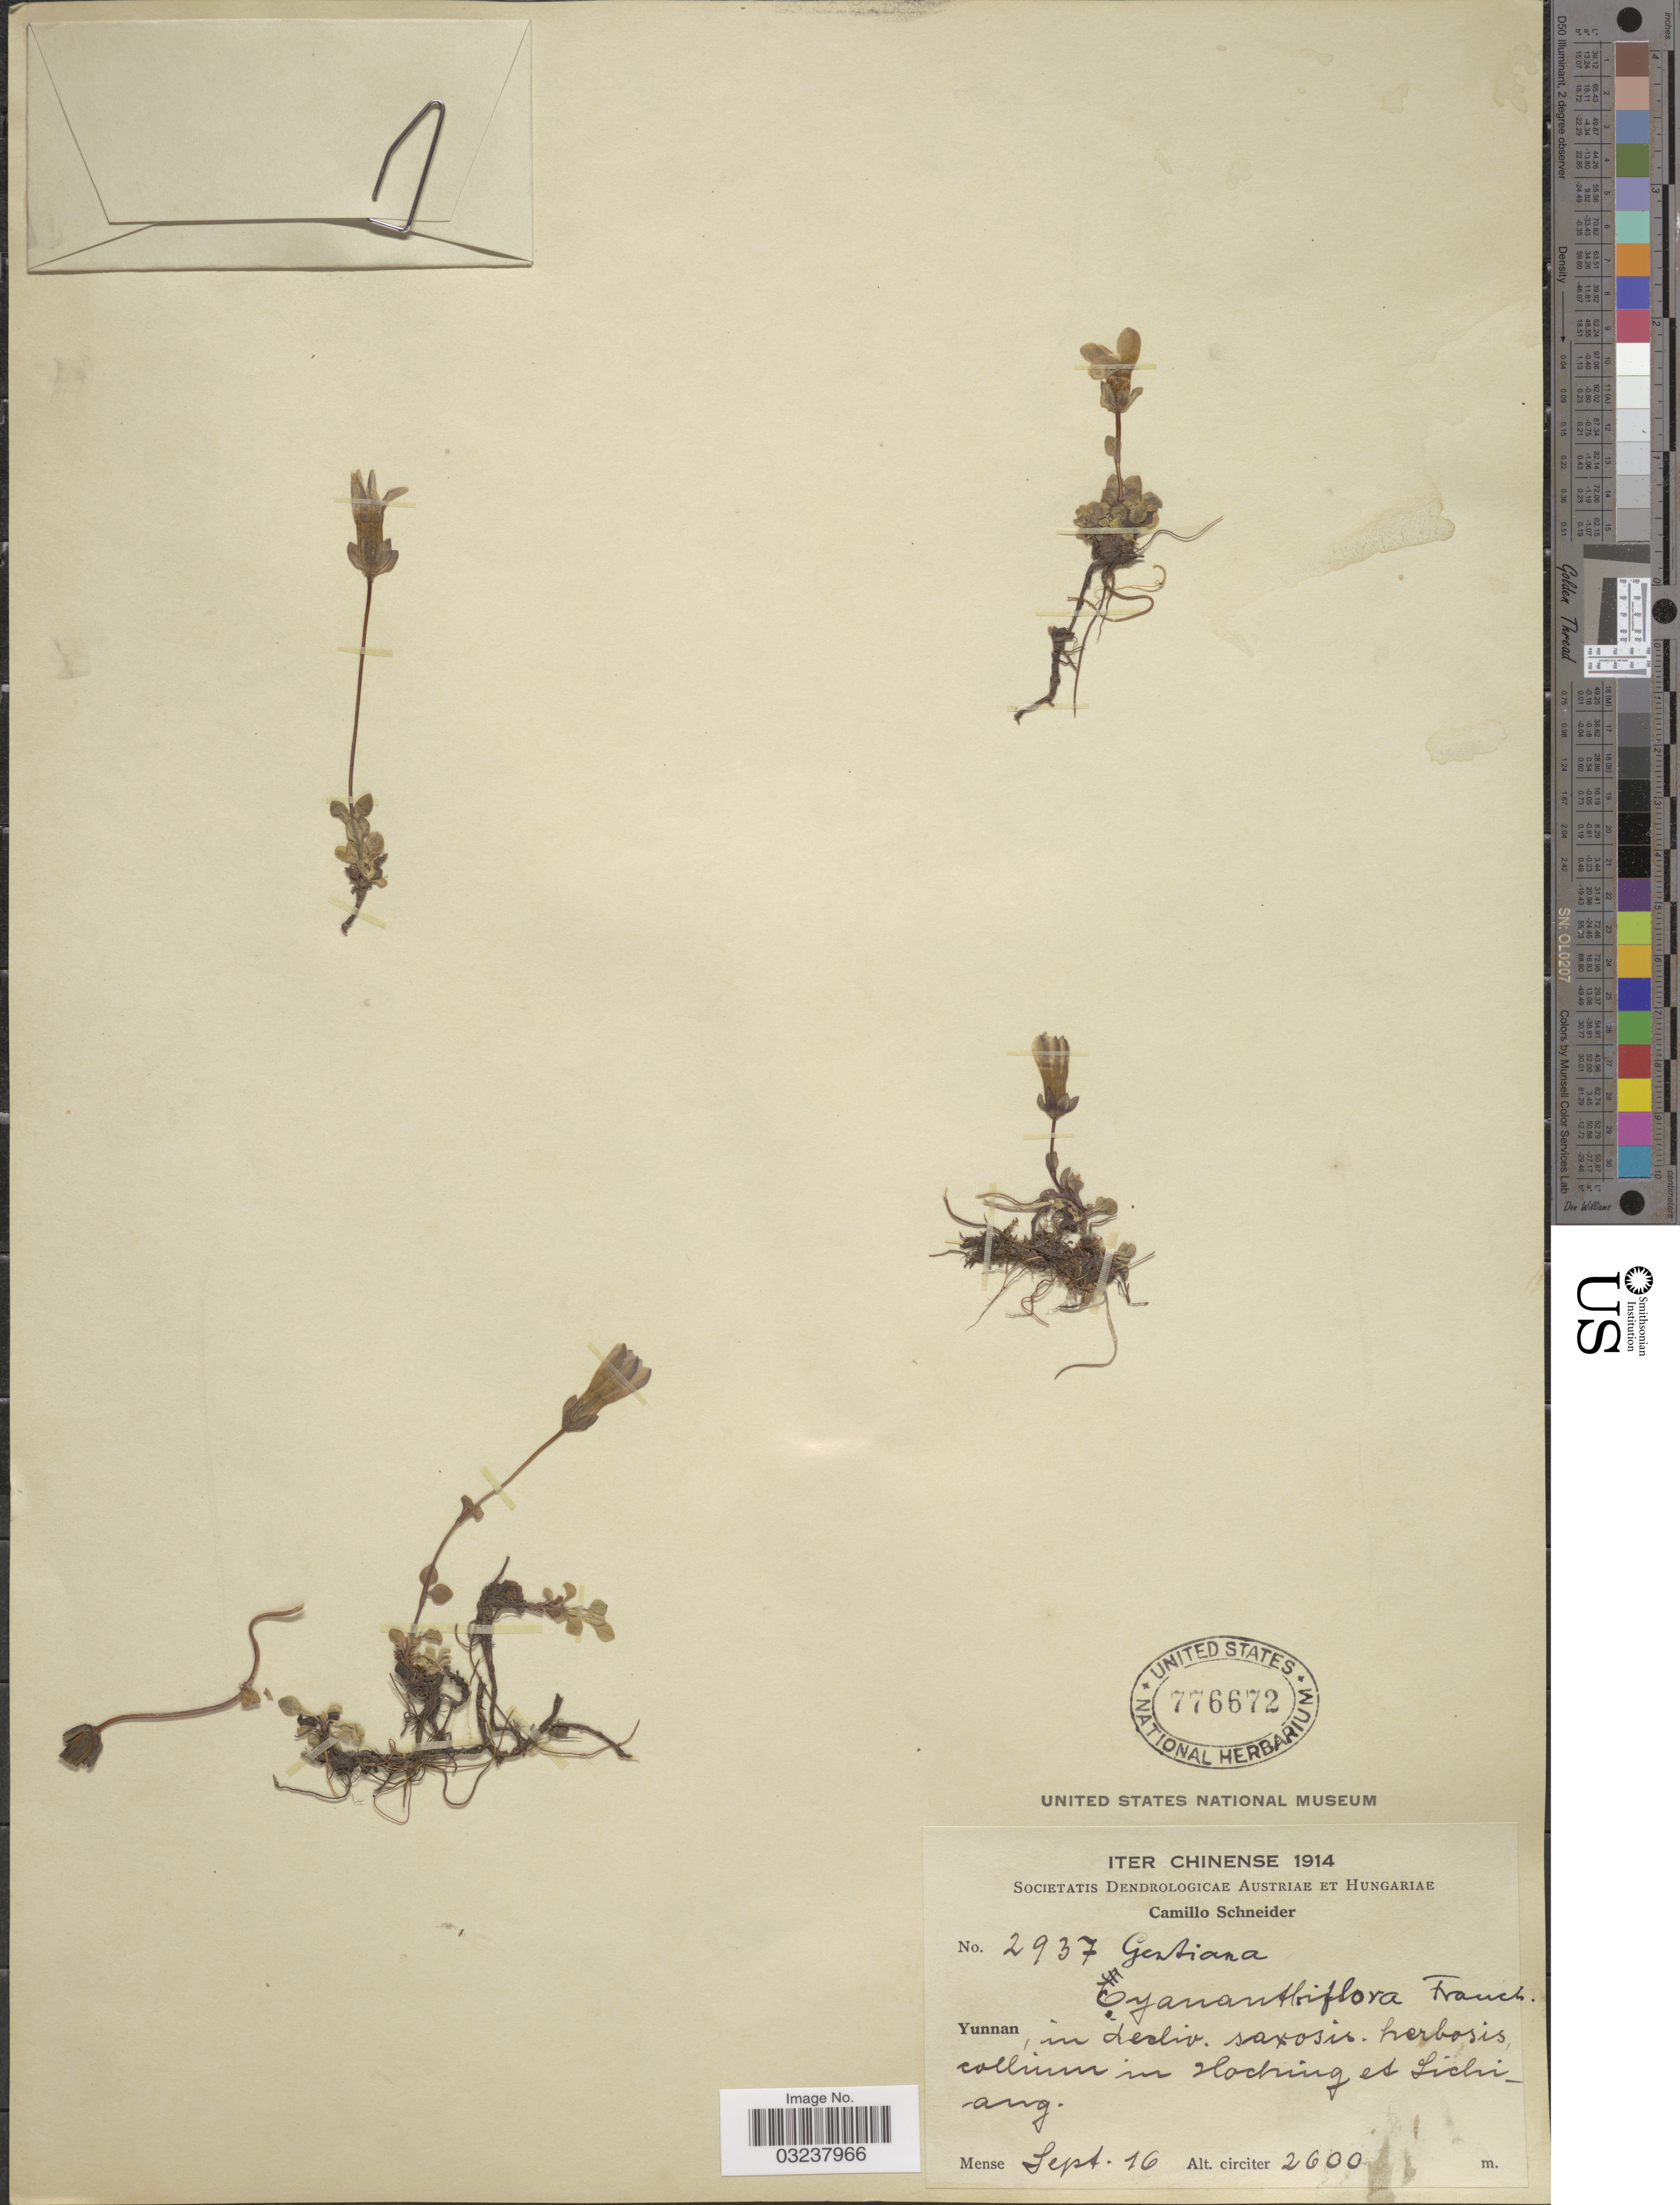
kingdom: Plantae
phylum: Tracheophyta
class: Magnoliopsida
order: Gentianales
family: Gentianaceae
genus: Gentianella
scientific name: Gentianella cyananthiflora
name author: (Franch.) Harry Sm.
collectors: C. K. Schneider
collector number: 2937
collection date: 1914-09-16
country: China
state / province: Yunnan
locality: In decliv. saxosis. herbosis collium in Hoching et Lichiang.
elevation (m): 2600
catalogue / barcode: US 776672